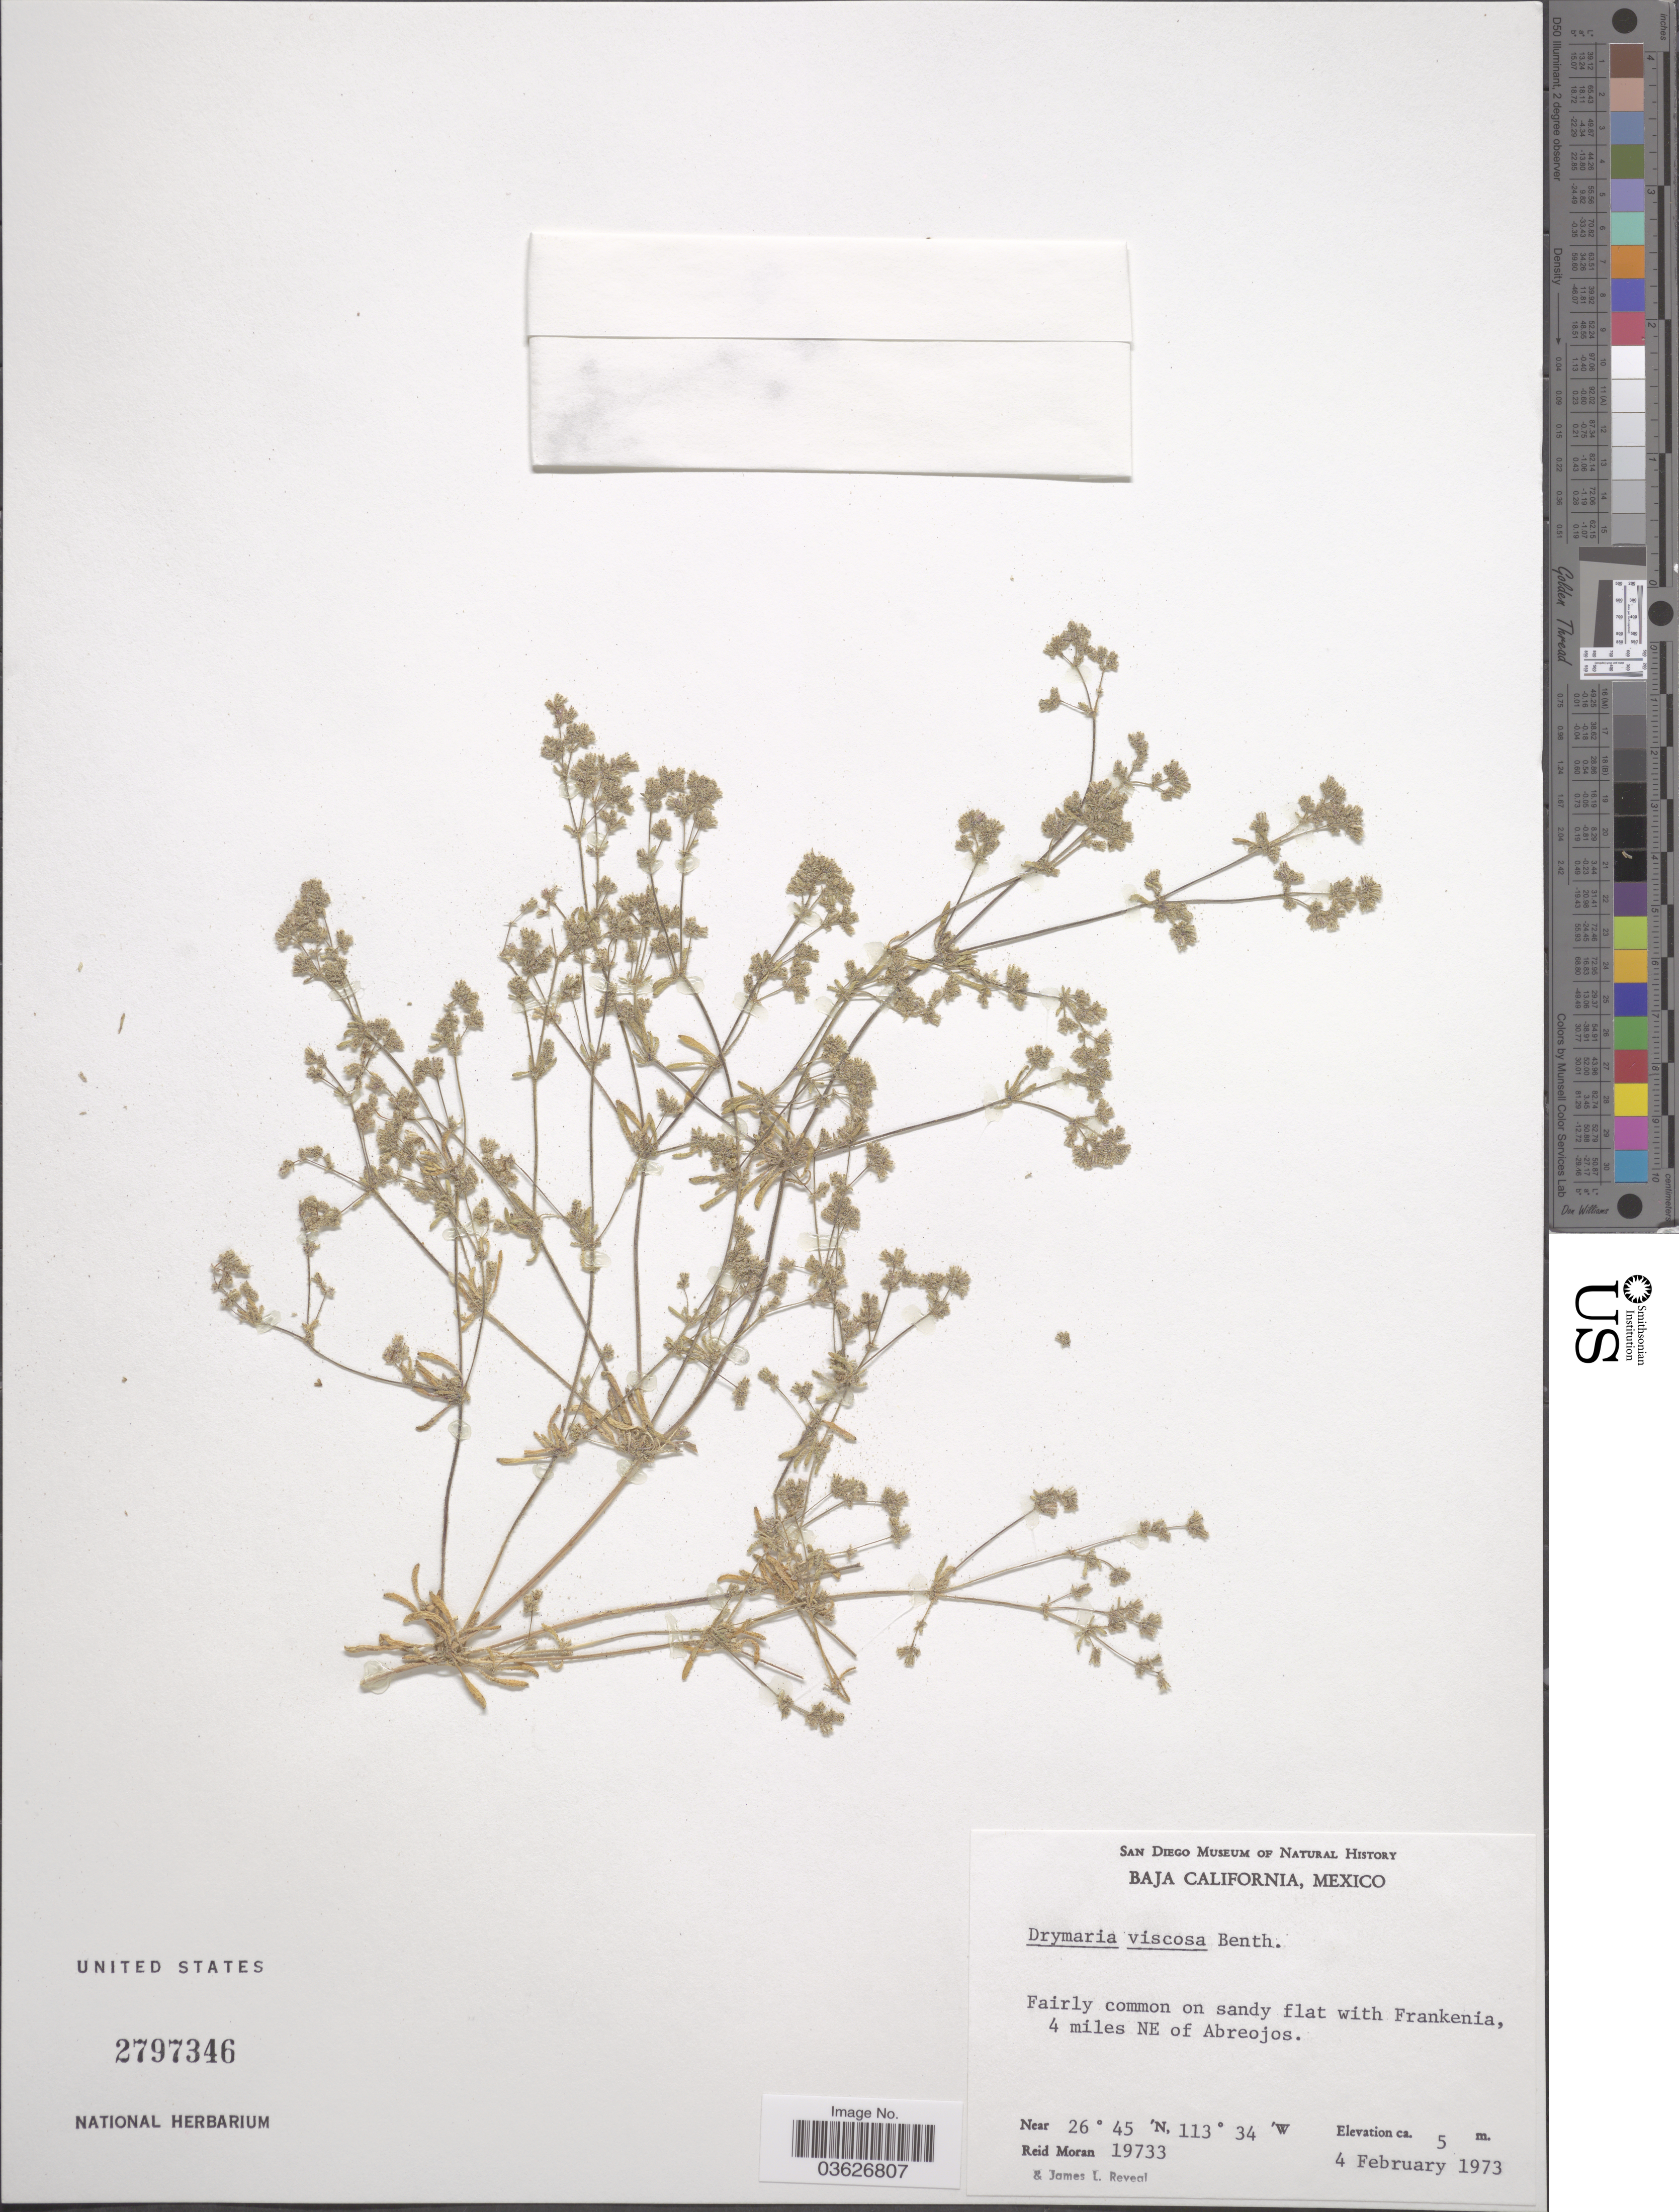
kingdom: Plantae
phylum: Tracheophyta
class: Magnoliopsida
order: Caryophyllales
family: Caryophyllaceae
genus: Drymaria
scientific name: Drymaria viscosa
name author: S. Watson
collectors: R. Moran & J. L. Reveal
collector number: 19733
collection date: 1973-02-04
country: Mexico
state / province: Baja California Sur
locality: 4 miles NE of Abreojos.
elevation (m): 5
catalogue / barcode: US 2797346